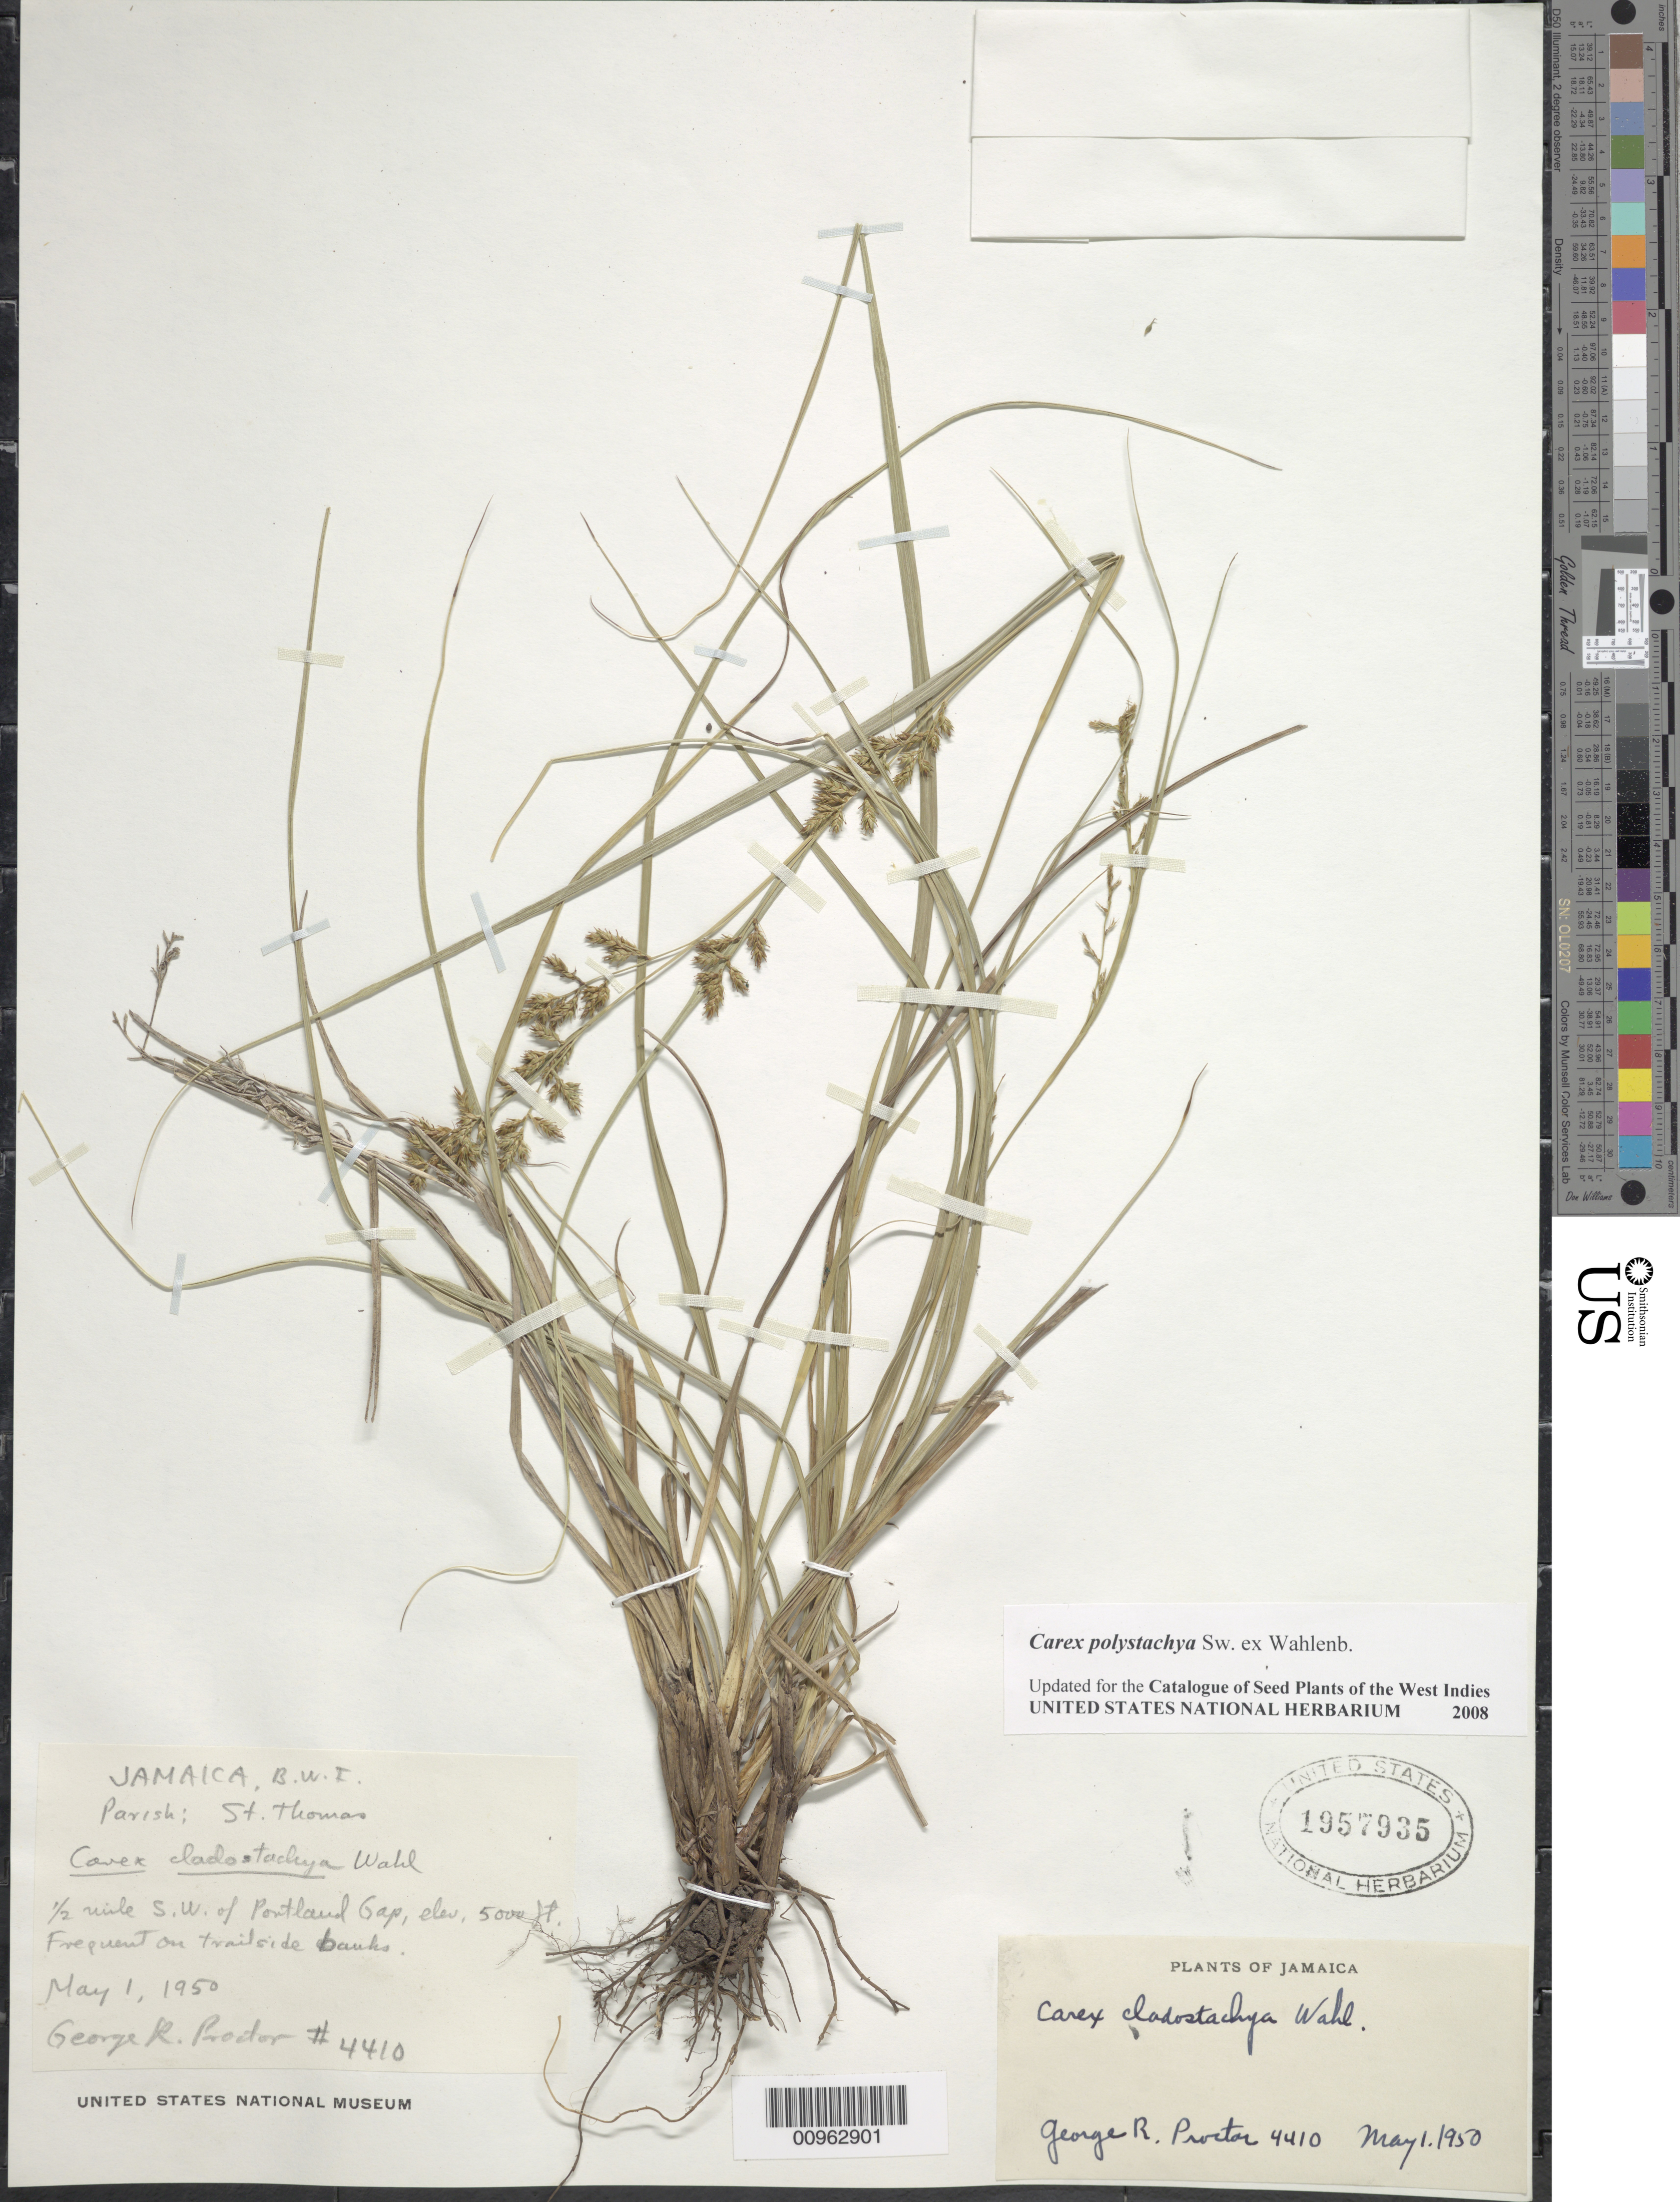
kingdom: Plantae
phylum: Tracheophyta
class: Liliopsida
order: Poales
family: Cyperaceae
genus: Carex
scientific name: Carex polystachya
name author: Sw. ex Wahlenb.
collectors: G. R. Proctor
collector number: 4410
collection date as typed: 01 May 1950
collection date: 1950-05-01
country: Jamaica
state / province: Saint Thomas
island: Jamaica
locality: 1/2 mile SW of Portland Gap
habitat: On trailside bank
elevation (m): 1524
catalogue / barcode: US 1957935